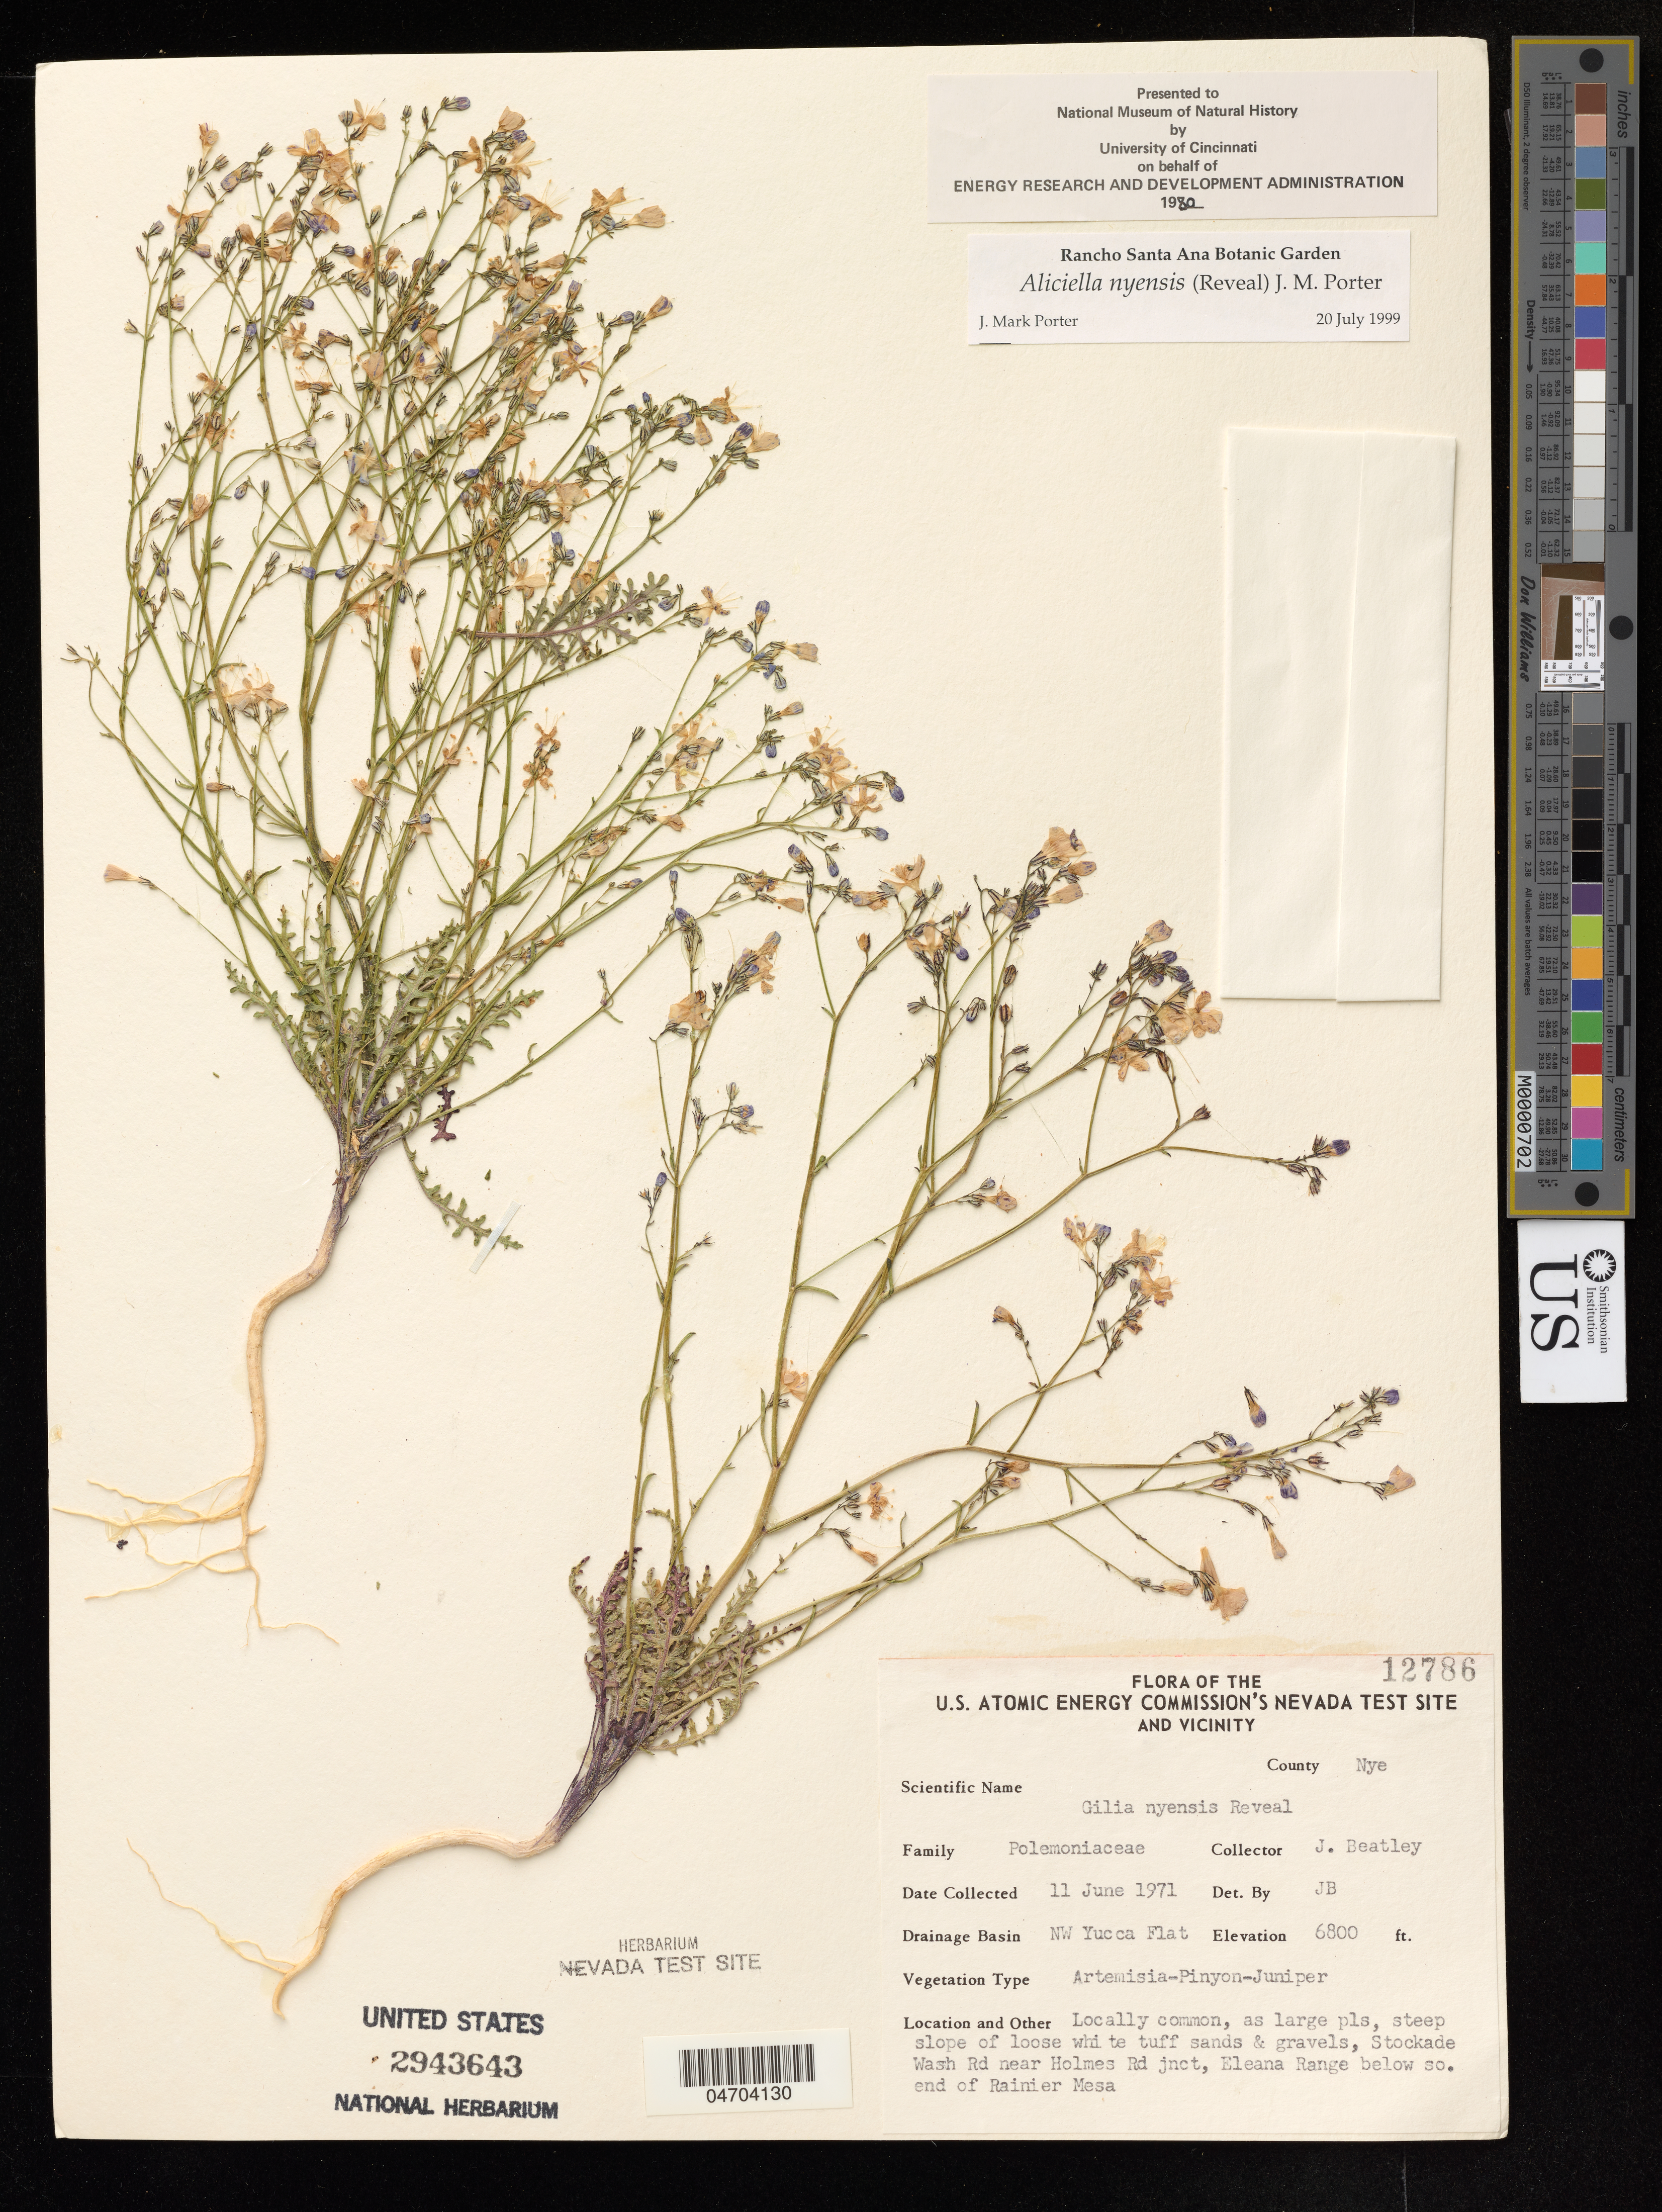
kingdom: Plantae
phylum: Tracheophyta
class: Magnoliopsida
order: Ericales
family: Polemoniaceae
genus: Aliciella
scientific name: Aliciella nyensis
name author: (Reveal) J.M. Porter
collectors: J. Beatley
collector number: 12786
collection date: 1971-06-11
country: United States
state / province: Nevada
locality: NW Yucca Flat.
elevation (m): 2073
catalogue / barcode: US 2943643